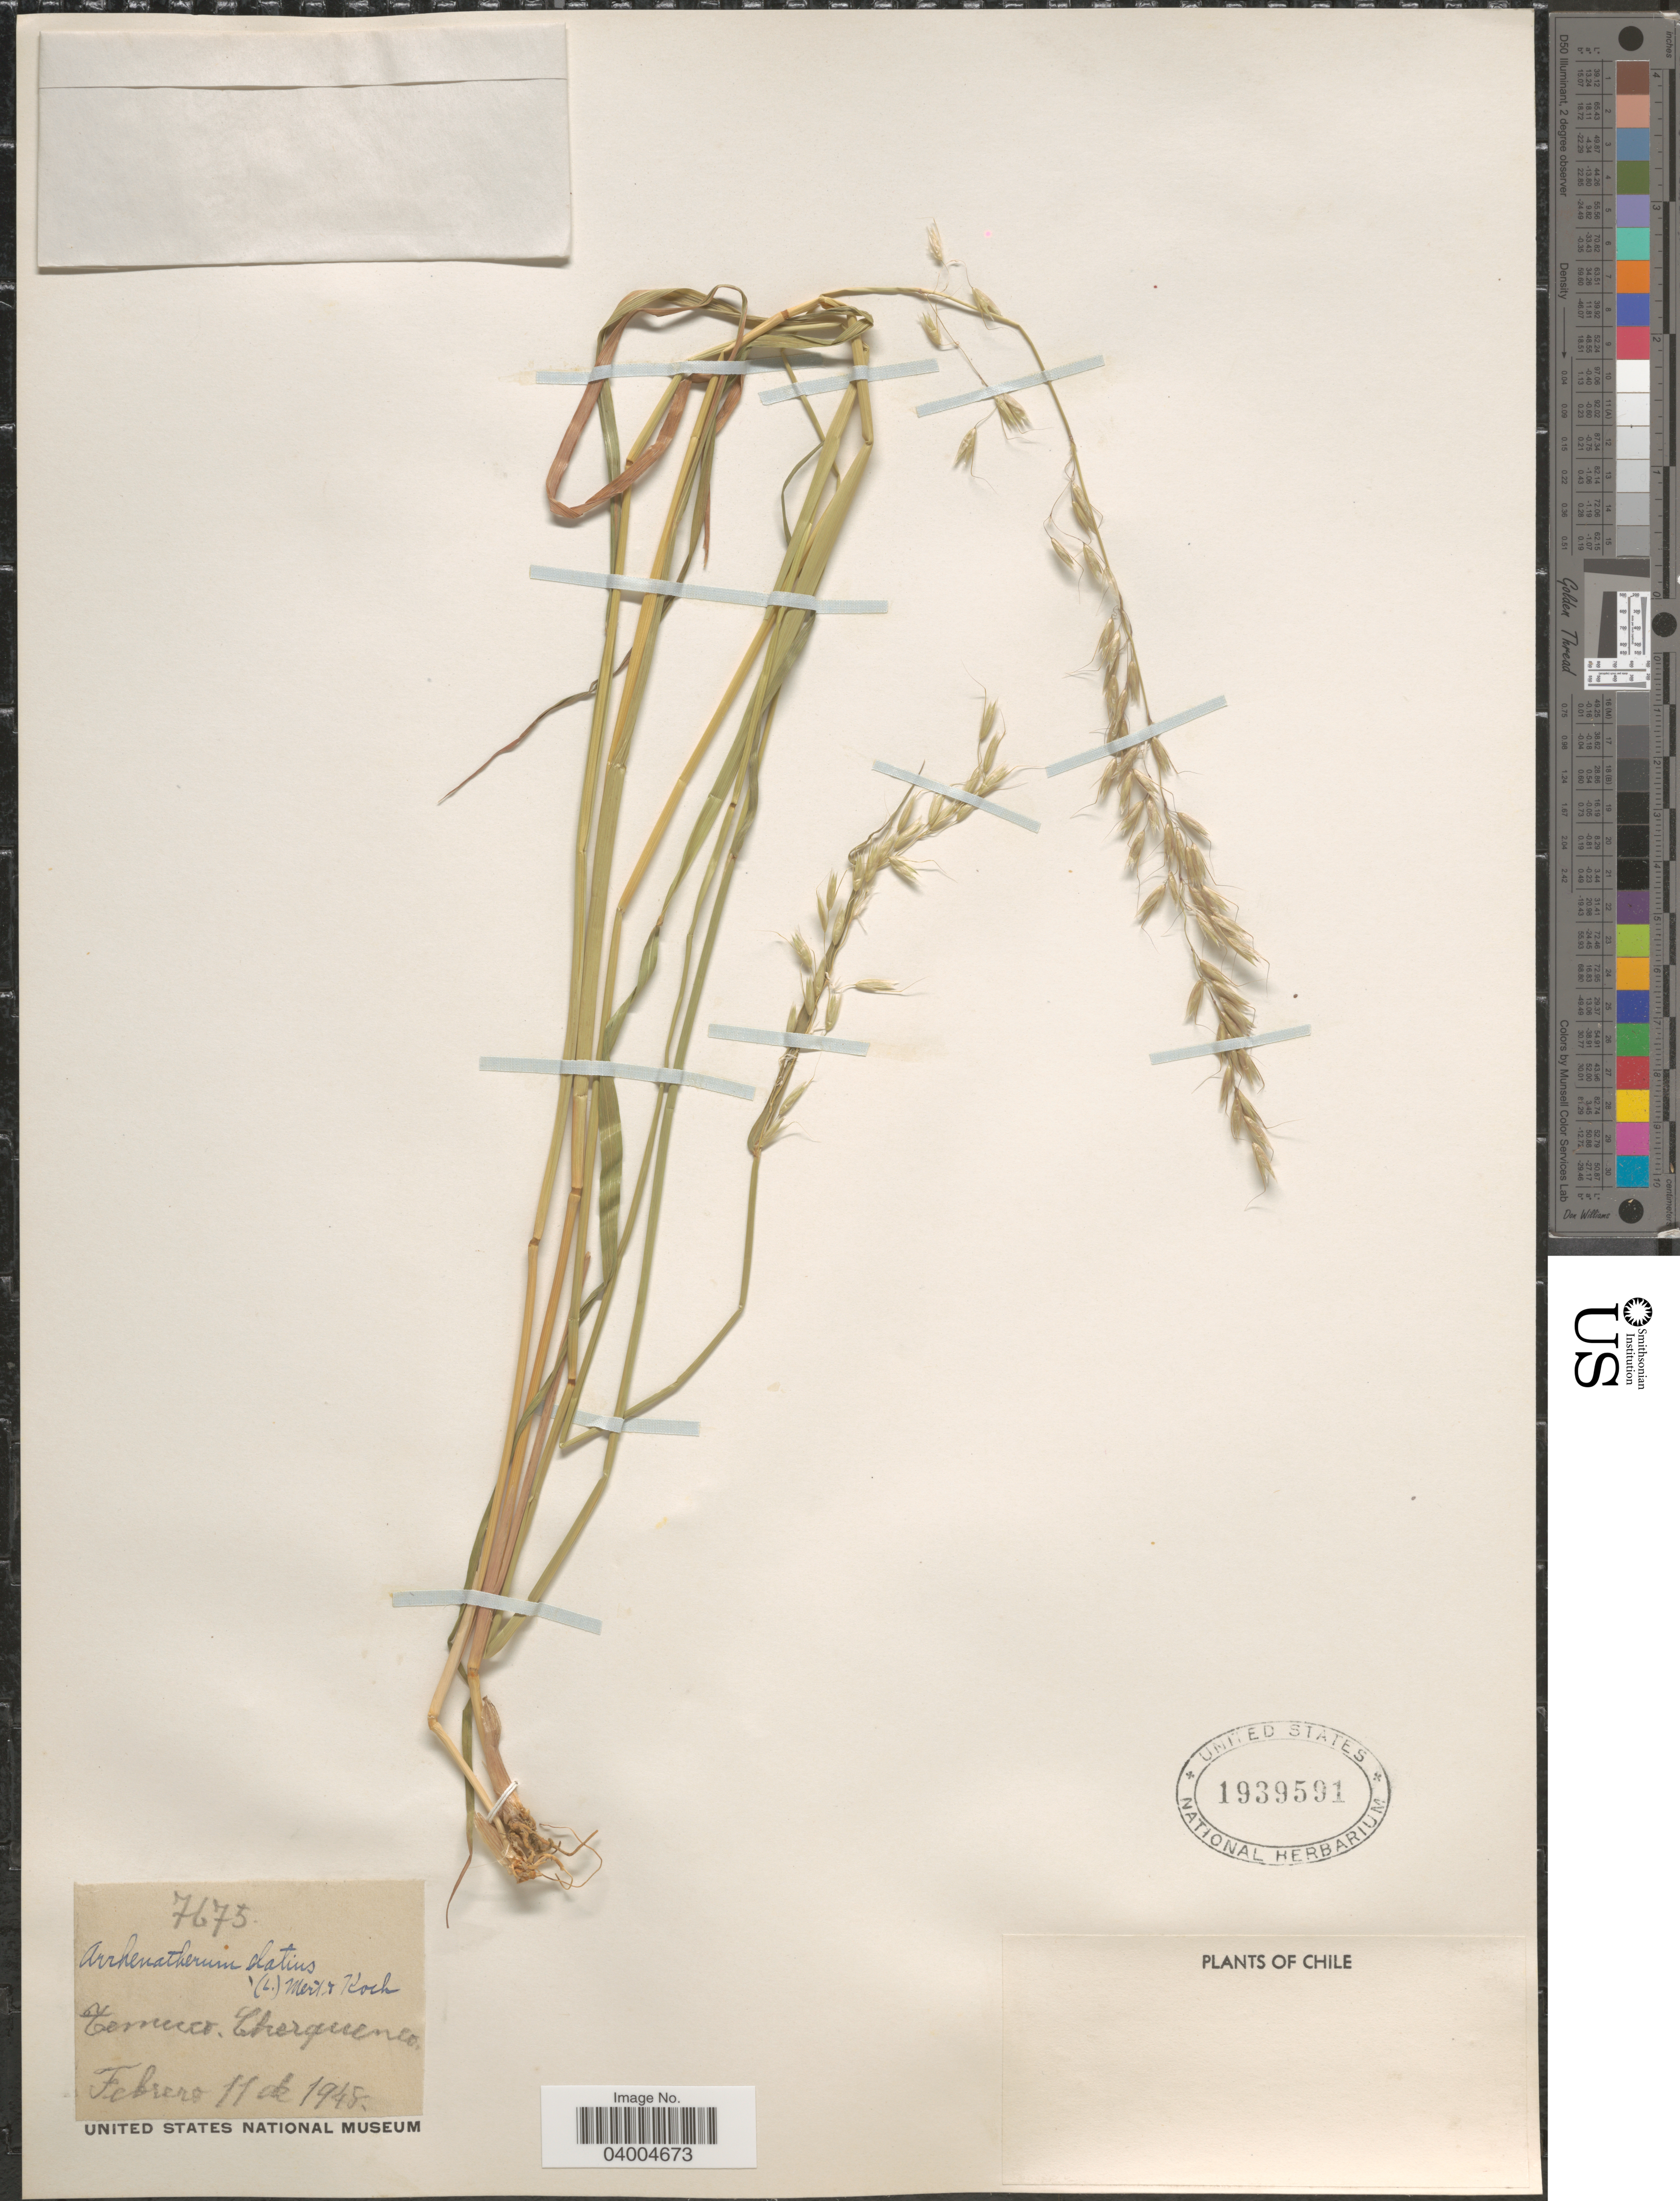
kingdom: Plantae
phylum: Tracheophyta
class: Liliopsida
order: Poales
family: Poaceae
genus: Arrhenatherum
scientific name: Arrhenatherum elatius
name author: (L.) J. Presl & C. Presl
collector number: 7675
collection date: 1945-02-11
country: Chile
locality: Temuco. Cherquenco.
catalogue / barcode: US 1939591